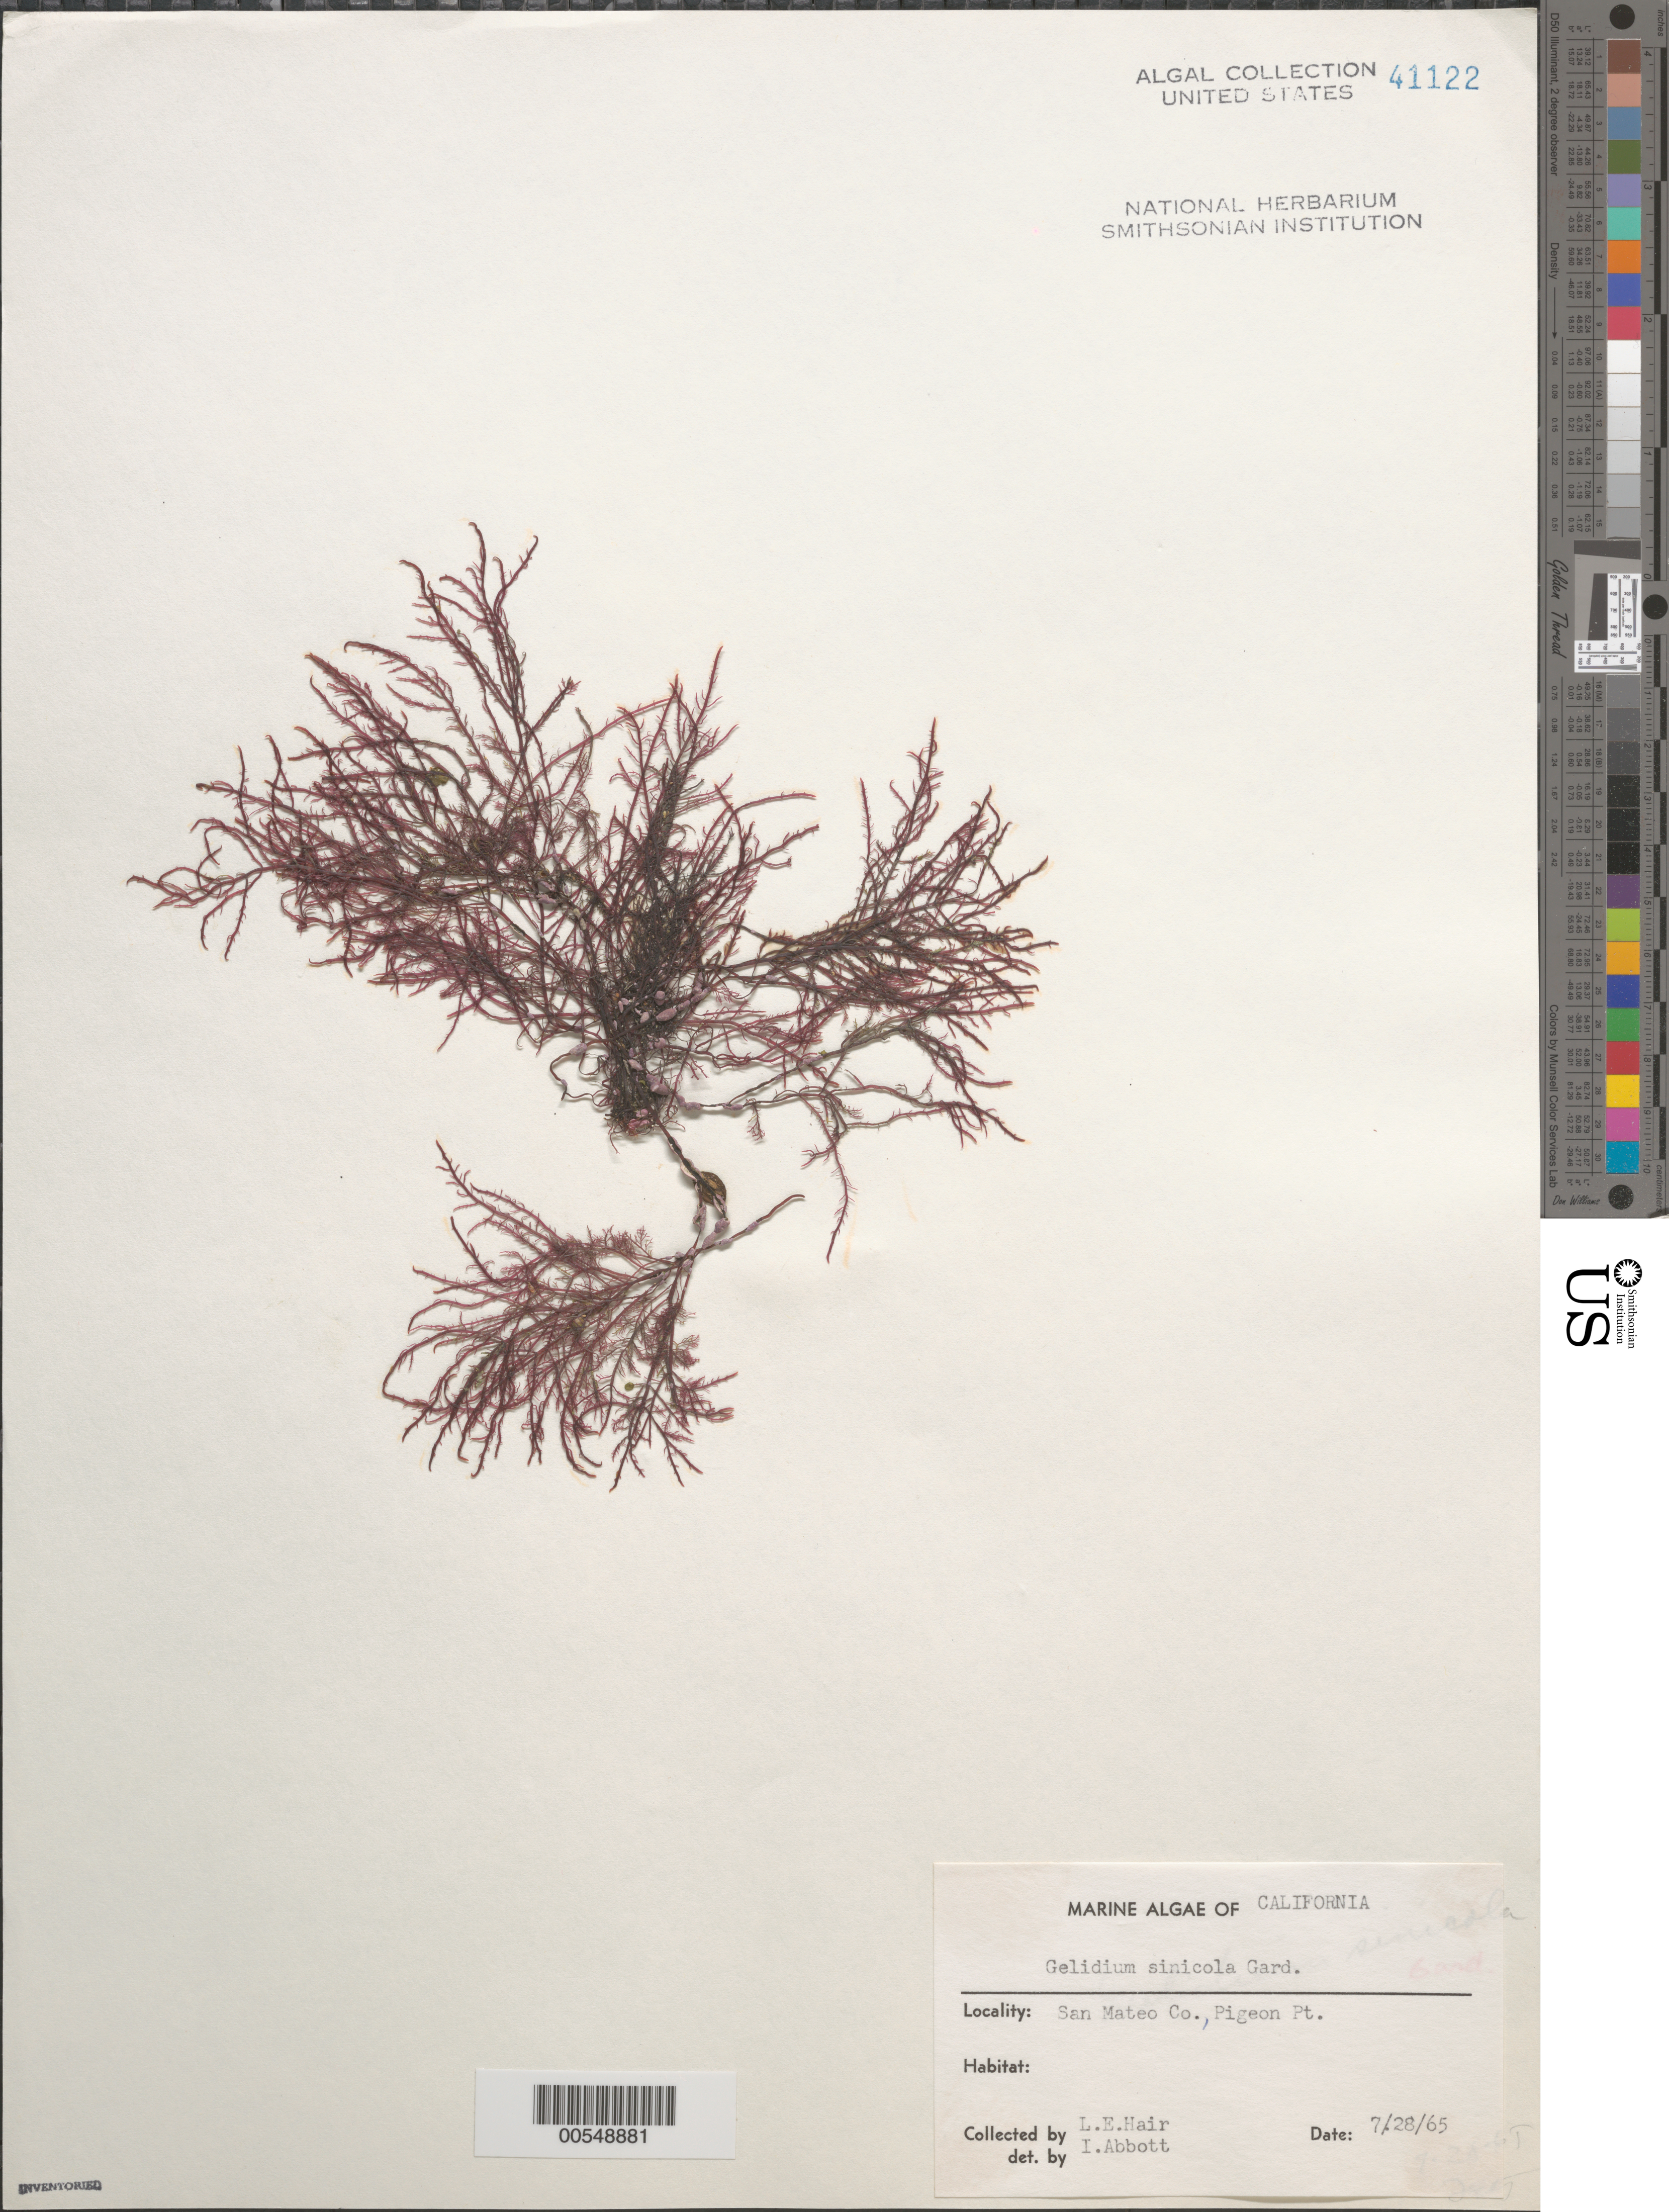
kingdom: Plantae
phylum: Rhodophyta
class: Florideophyceae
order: Gelidiales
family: Gelidiaceae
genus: Gelidium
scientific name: Gelidium sinicola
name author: N.L. Gardner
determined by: Abbott, Isabella A.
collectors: L. Hair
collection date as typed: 28 Jul 1965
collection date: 1965-07-28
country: United States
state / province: California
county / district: San Mateo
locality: Pigeon Point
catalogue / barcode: US 41122